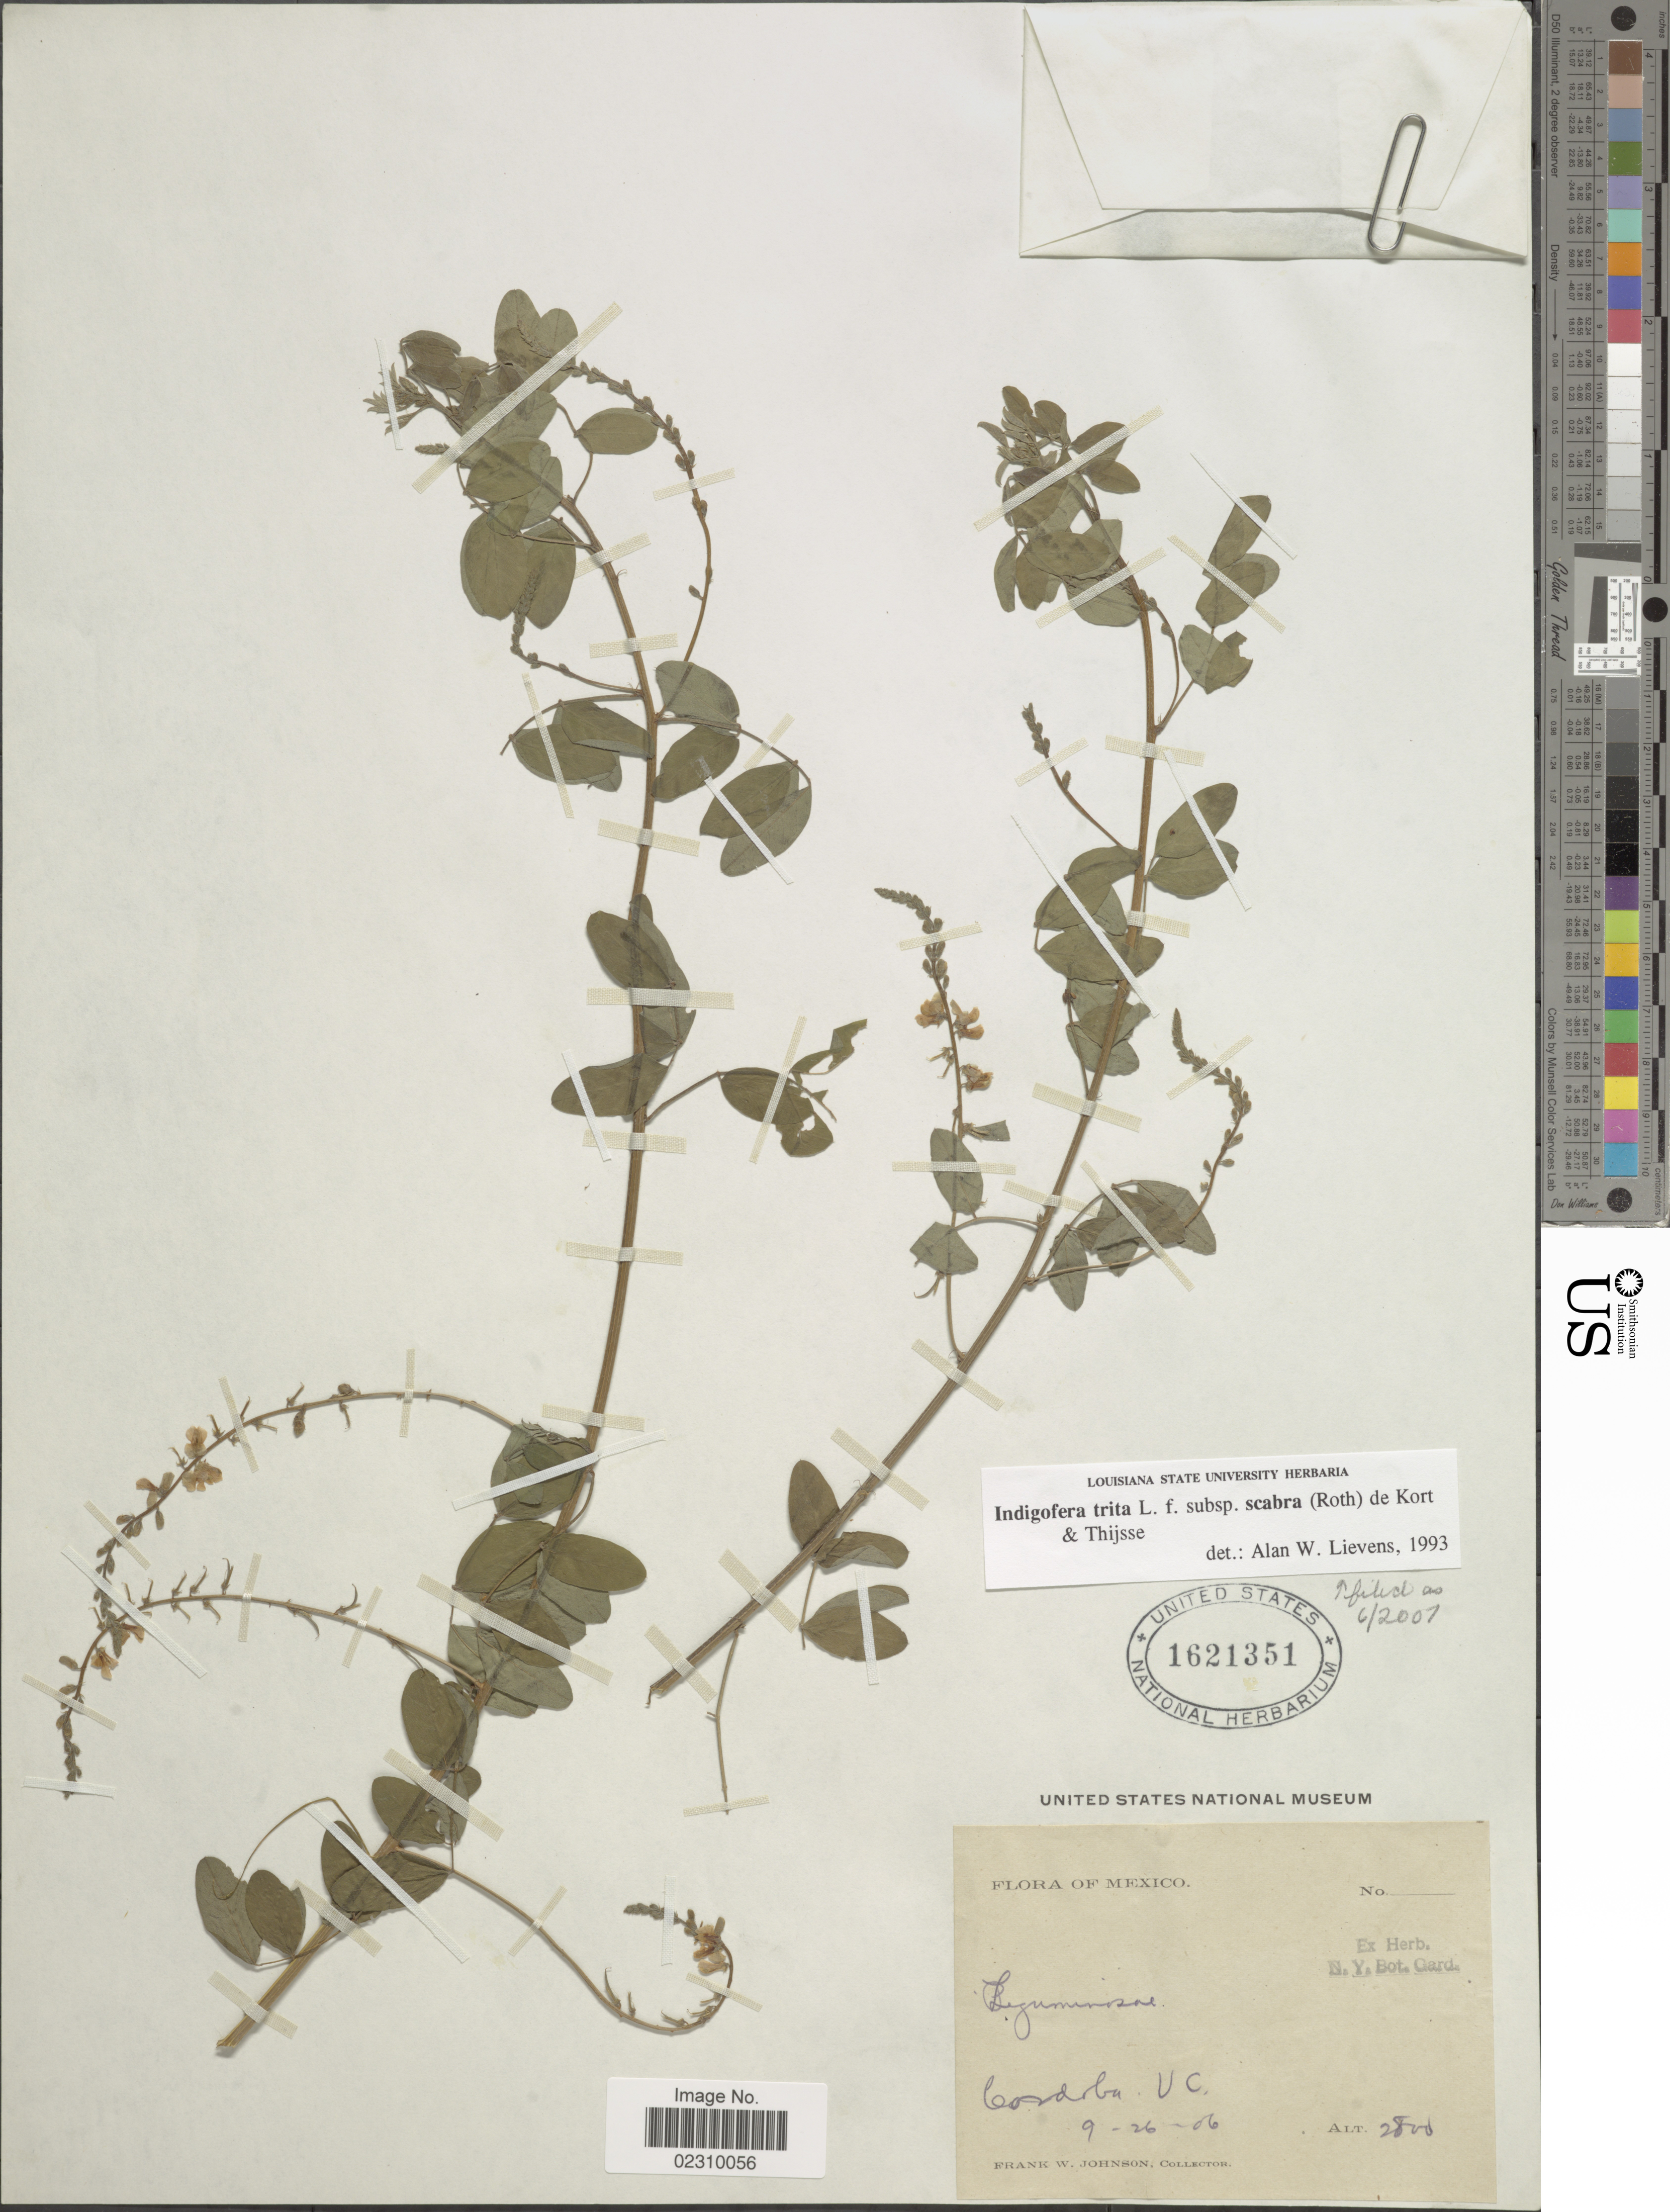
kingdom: Plantae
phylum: Tracheophyta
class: Magnoliopsida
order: Fabales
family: Fabaceae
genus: Indigofera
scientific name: Indigofera trita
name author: L. f.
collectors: F. W. Johnson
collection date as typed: Transcribed d/m/y: 26/9/6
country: Mexico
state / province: Veracruz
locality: Cordoba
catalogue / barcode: US 1621351